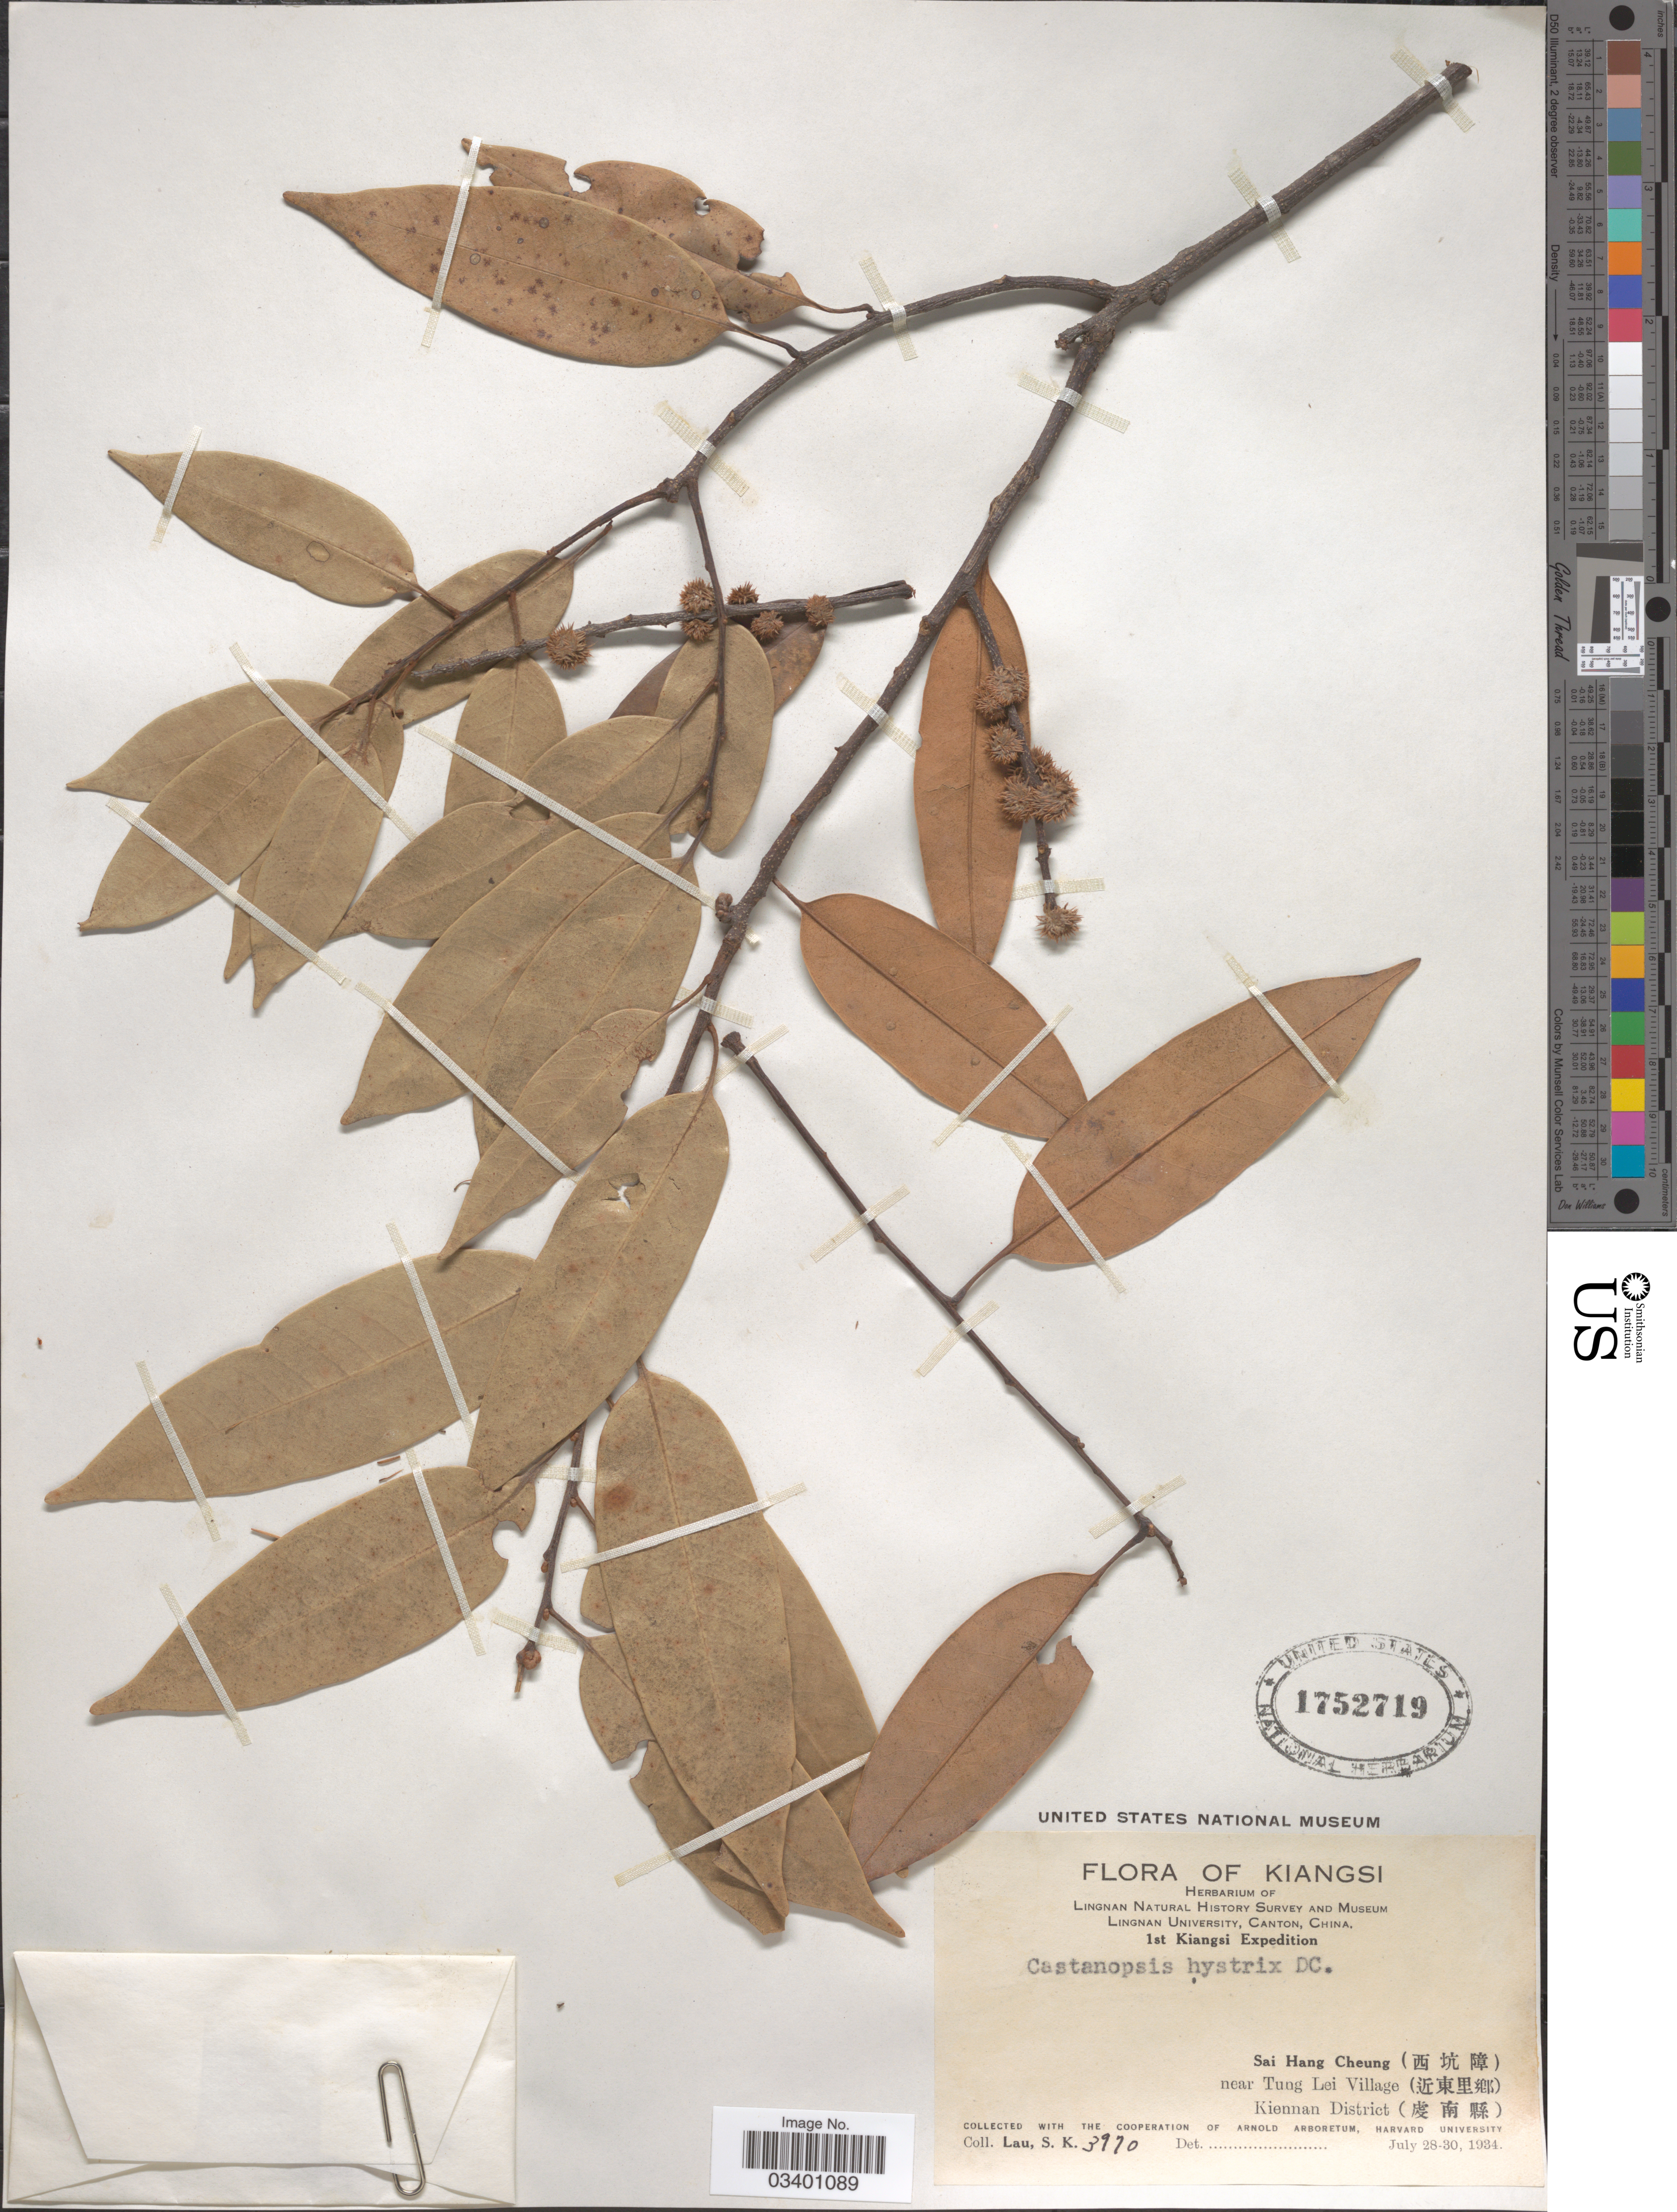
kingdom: Plantae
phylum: Tracheophyta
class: Magnoliopsida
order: Fagales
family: Fagaceae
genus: Castanopsis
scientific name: Castanopsis hystrix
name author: Hook. f. & Thomson ex A. DC.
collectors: S. K. Lau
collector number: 3970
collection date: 1934-07-28/1934-07-30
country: China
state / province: Jiangxi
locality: Kiangsi. Sai Hang Cheung (X), near Tung Lei Village (X), Kiennan District (X).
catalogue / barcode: US 1752719